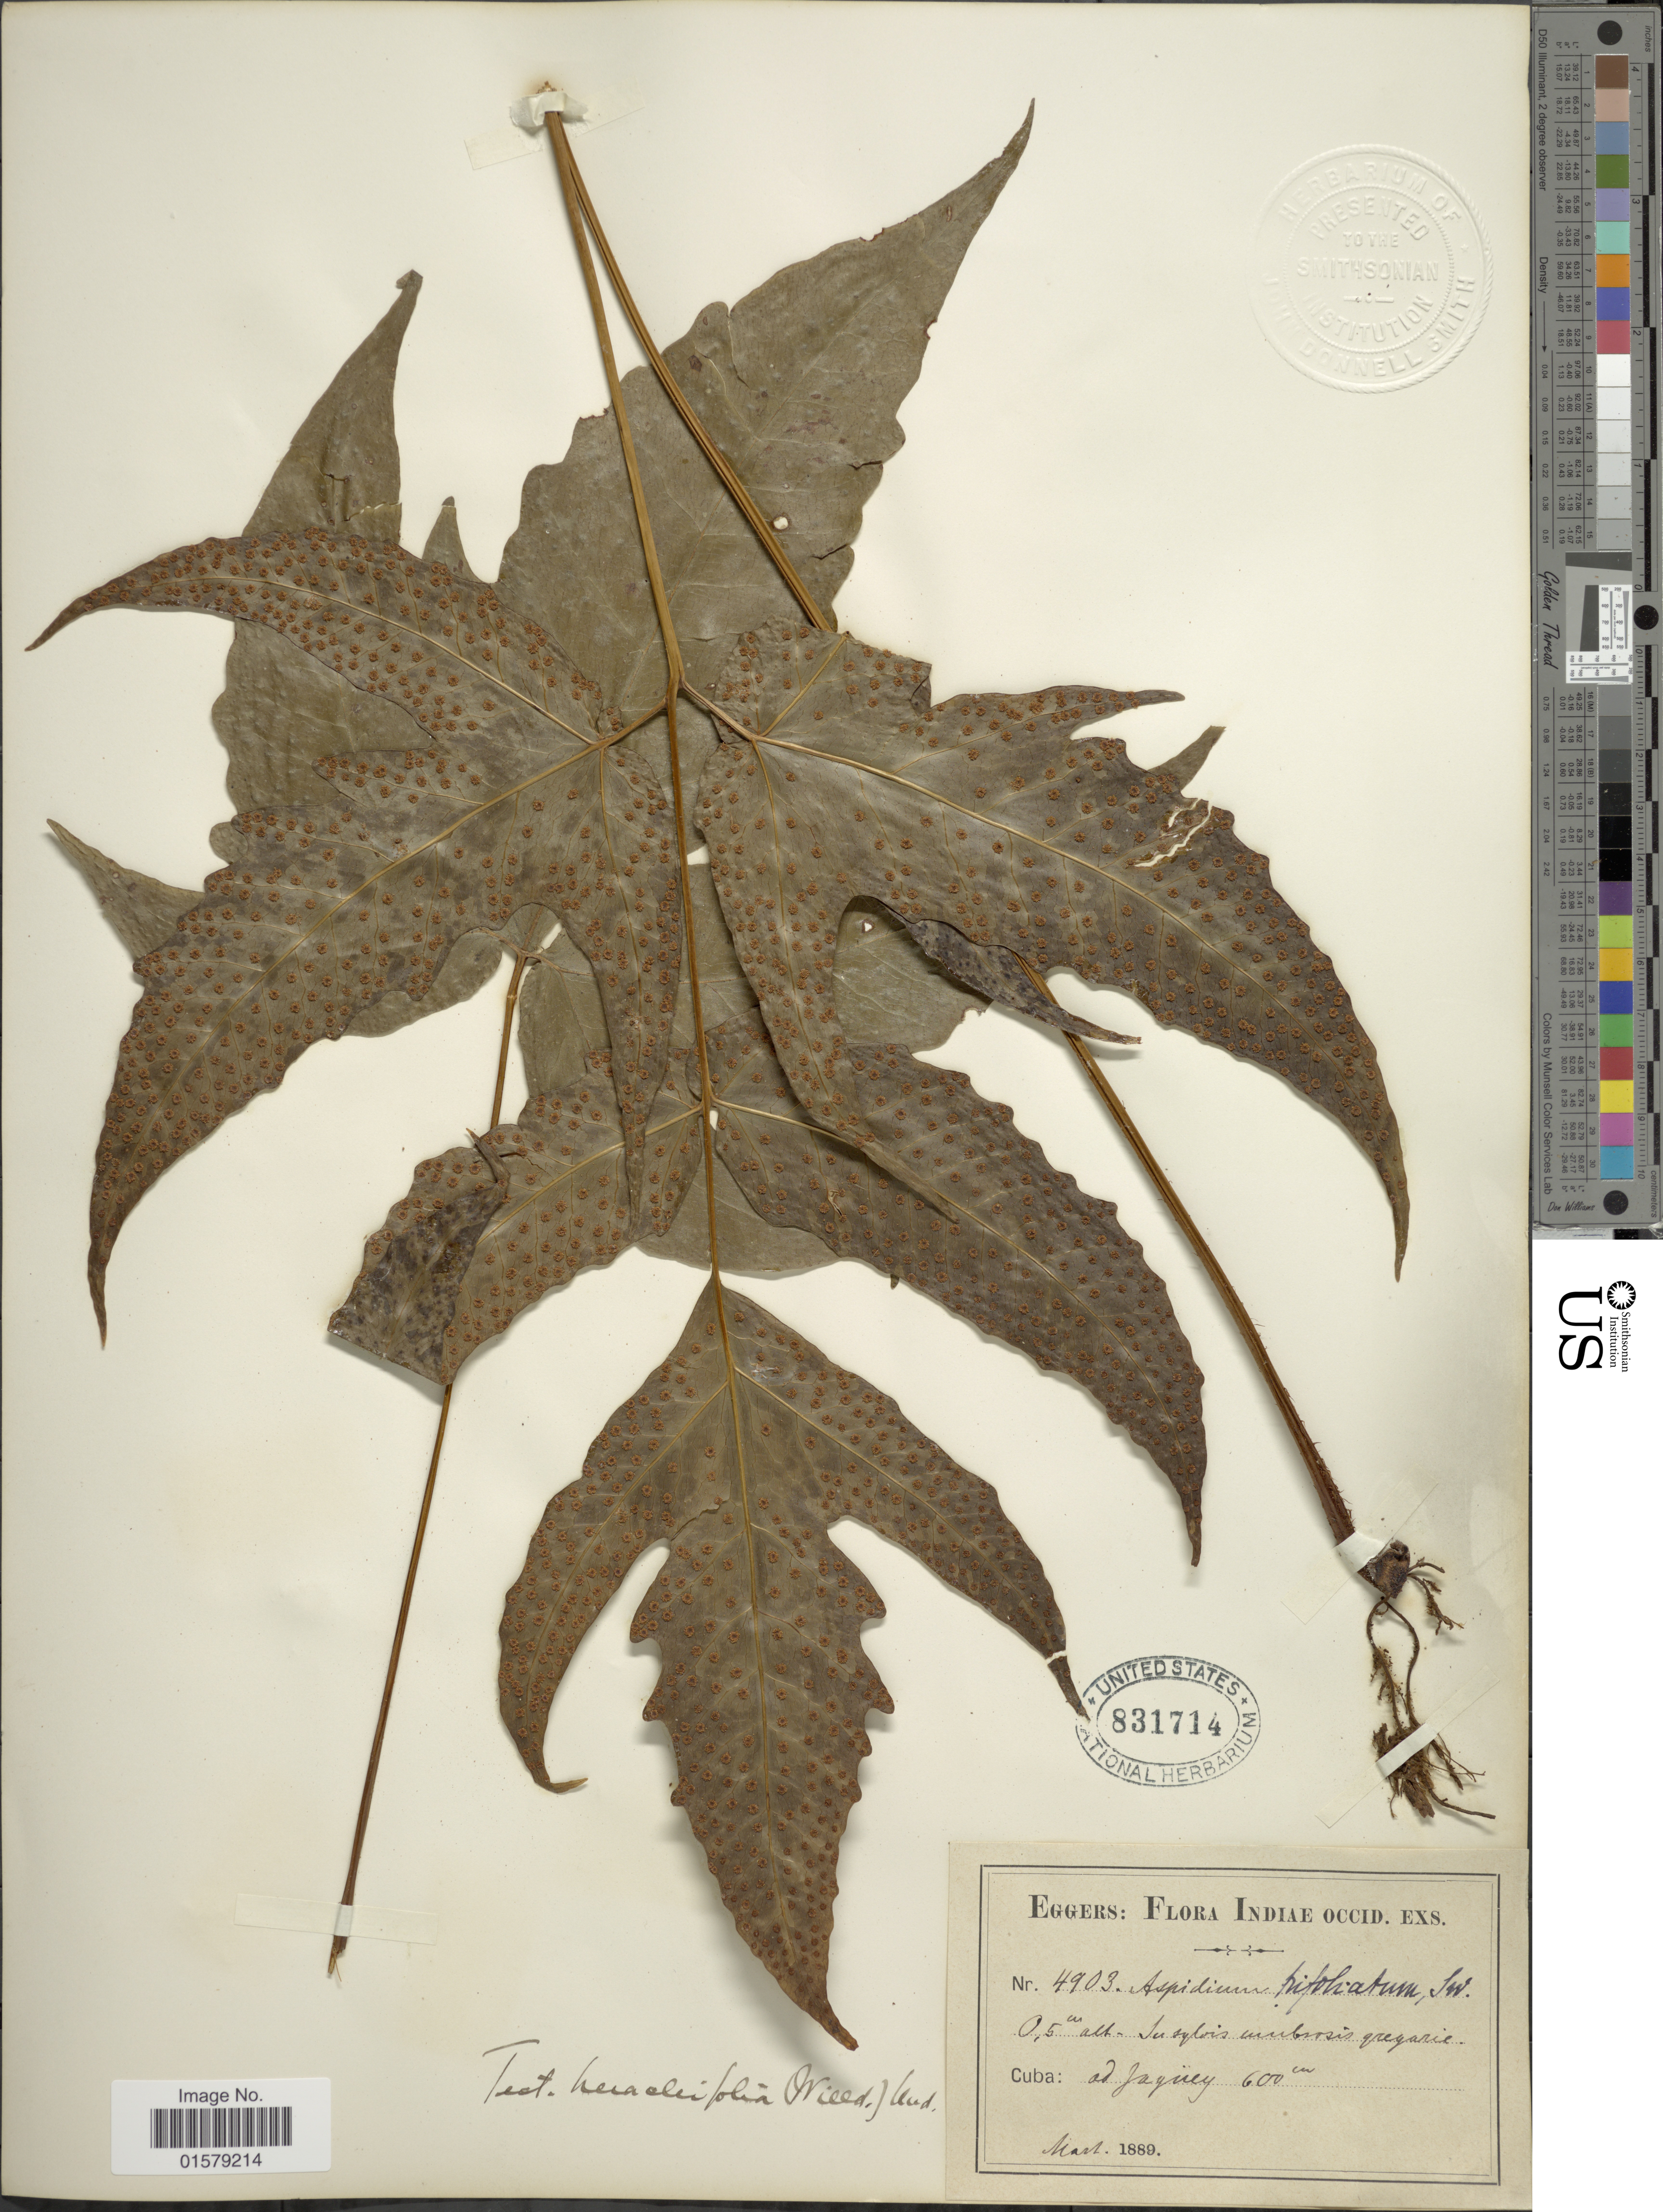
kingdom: Plantae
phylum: Tracheophyta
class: Polypodiopsida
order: Polypodiales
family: Tectariaceae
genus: Tectaria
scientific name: Tectaria heracleifolia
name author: (Willd.) Underw.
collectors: -. Eggers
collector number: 4903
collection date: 1889-03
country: Cuba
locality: In sylvis umbrosis gregarie, ad Jagüey.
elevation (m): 600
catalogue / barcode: US 831714